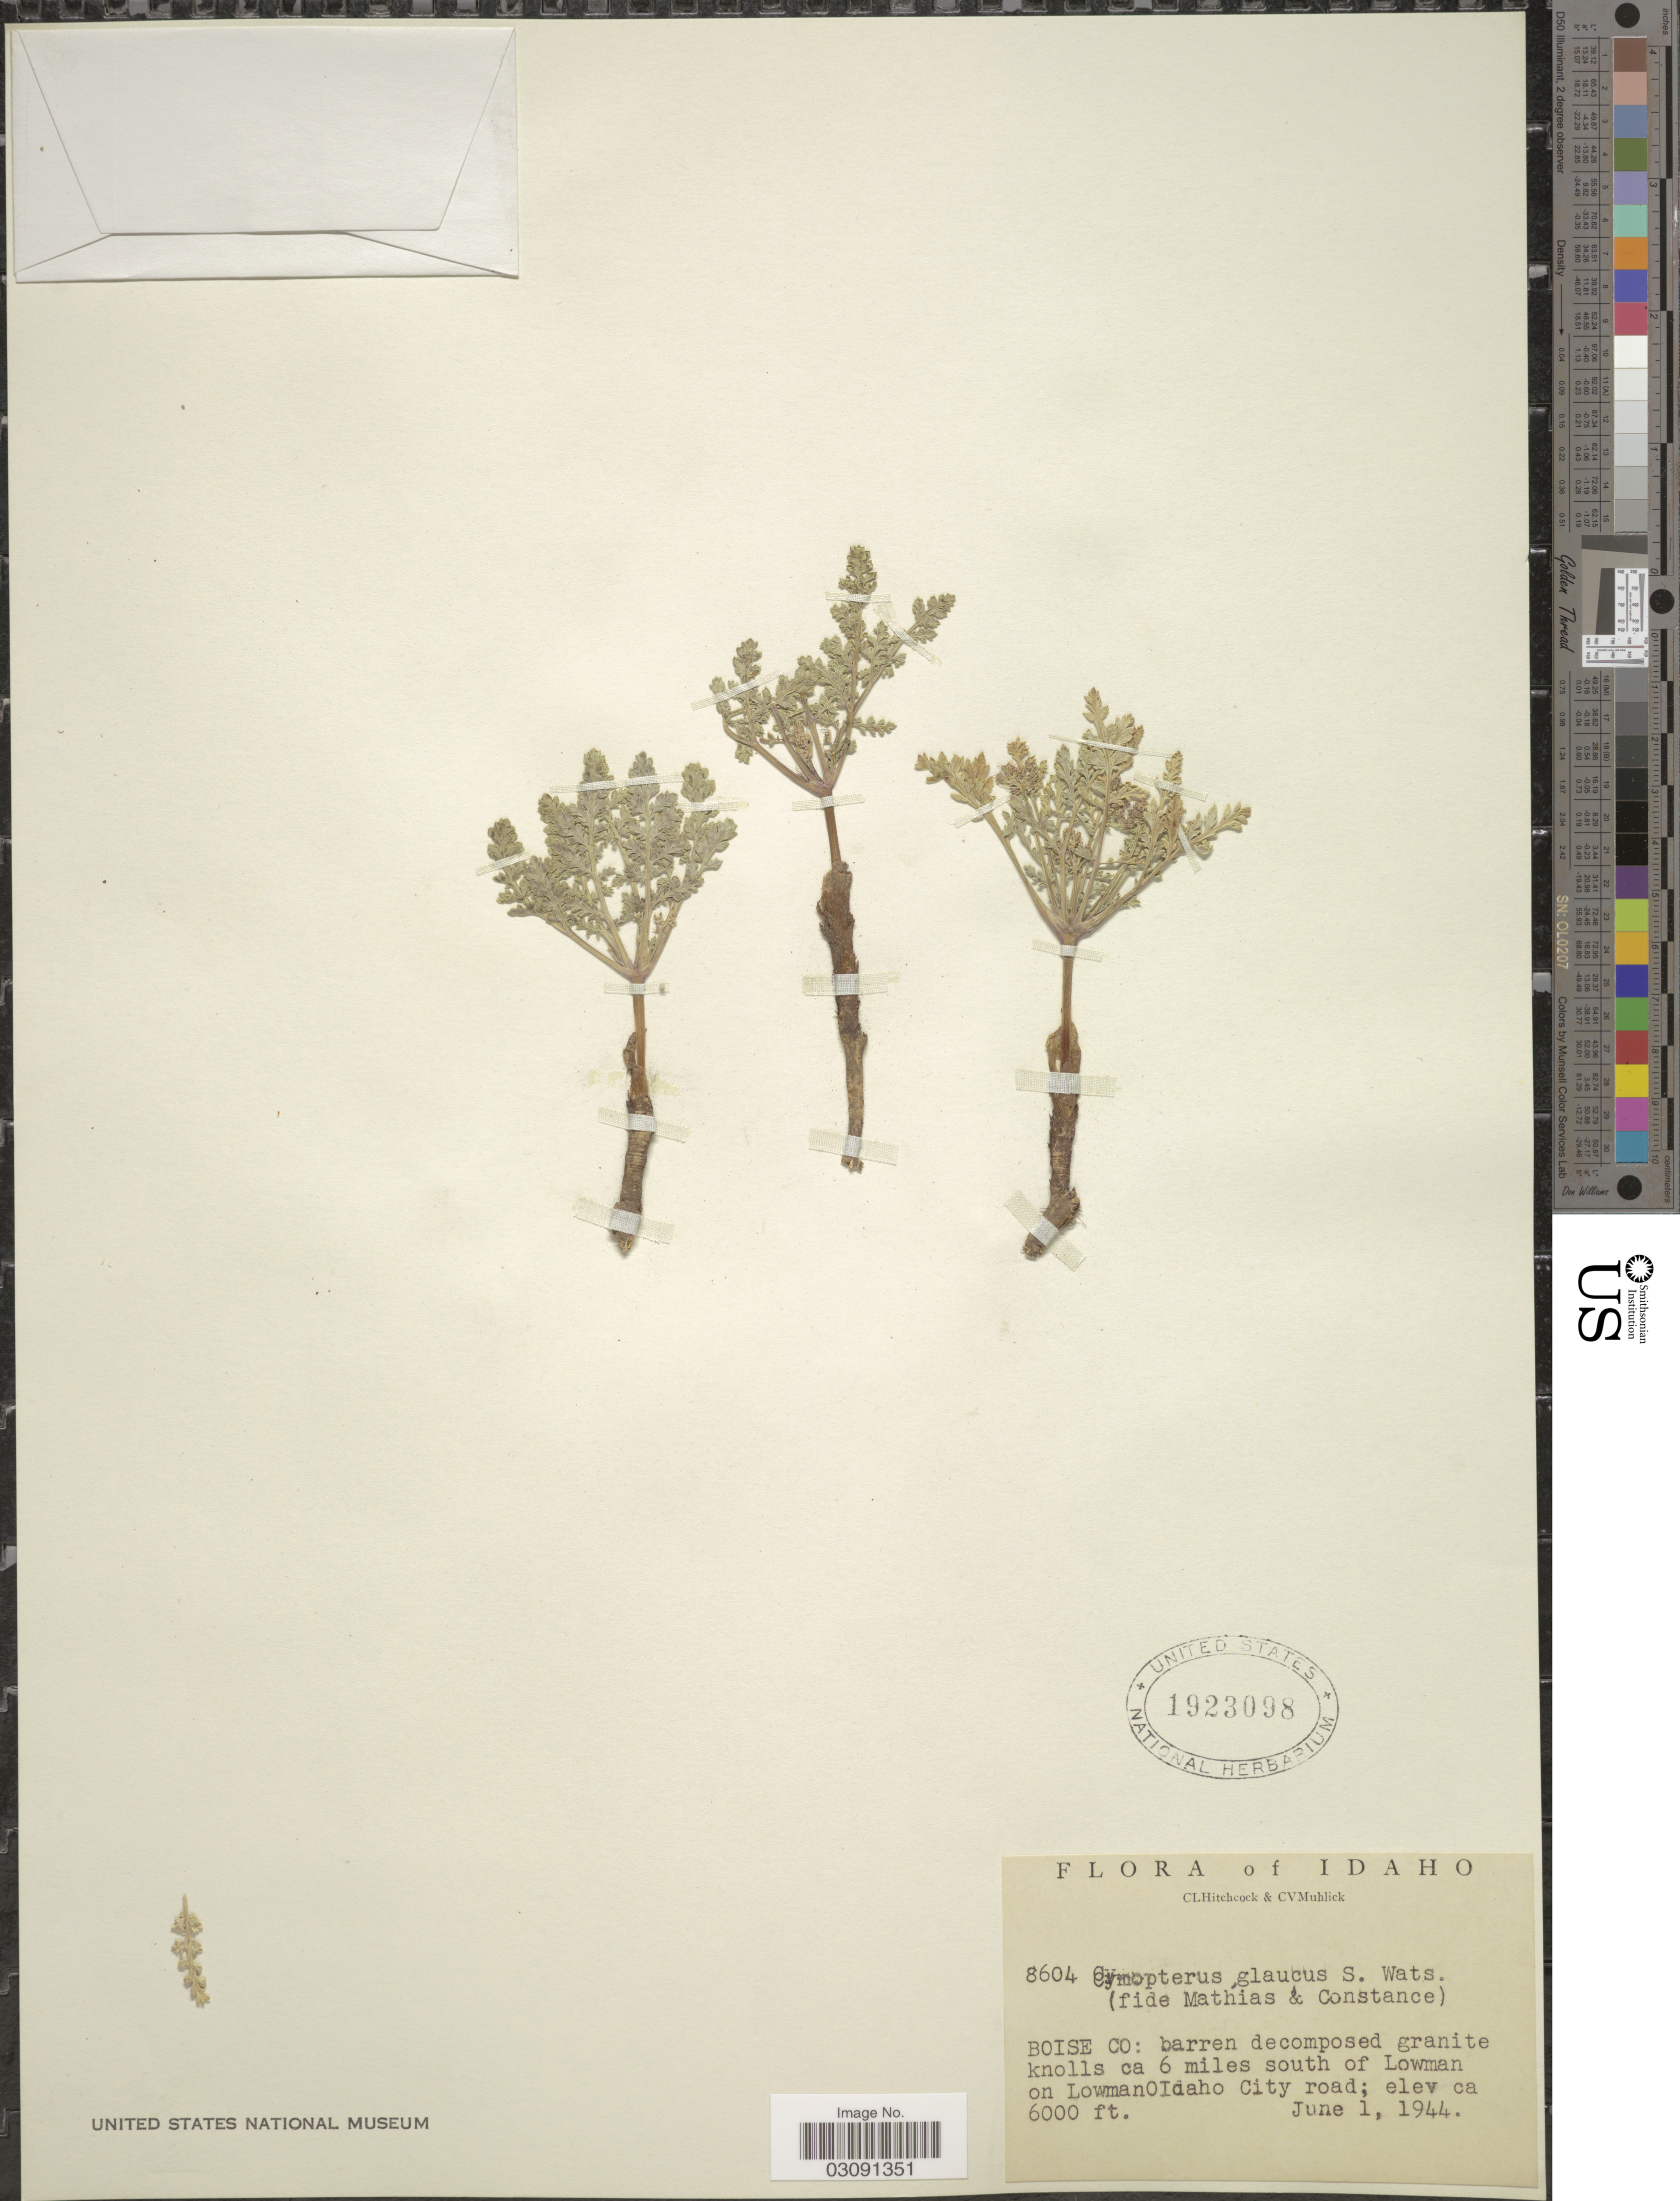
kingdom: Plantae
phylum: Tracheophyta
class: Magnoliopsida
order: Apiales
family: Apiaceae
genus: Cymopterus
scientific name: Cymopterus glaucus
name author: Nutt.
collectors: C. L. Hitchcock & C. V. Muhlick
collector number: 8604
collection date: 1944-06-01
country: United States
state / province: Idaho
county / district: Boise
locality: barren decomposed granite knolls ca 6 miles south of Lowman on Lowman0Idaho City road.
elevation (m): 1829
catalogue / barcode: US 1923098